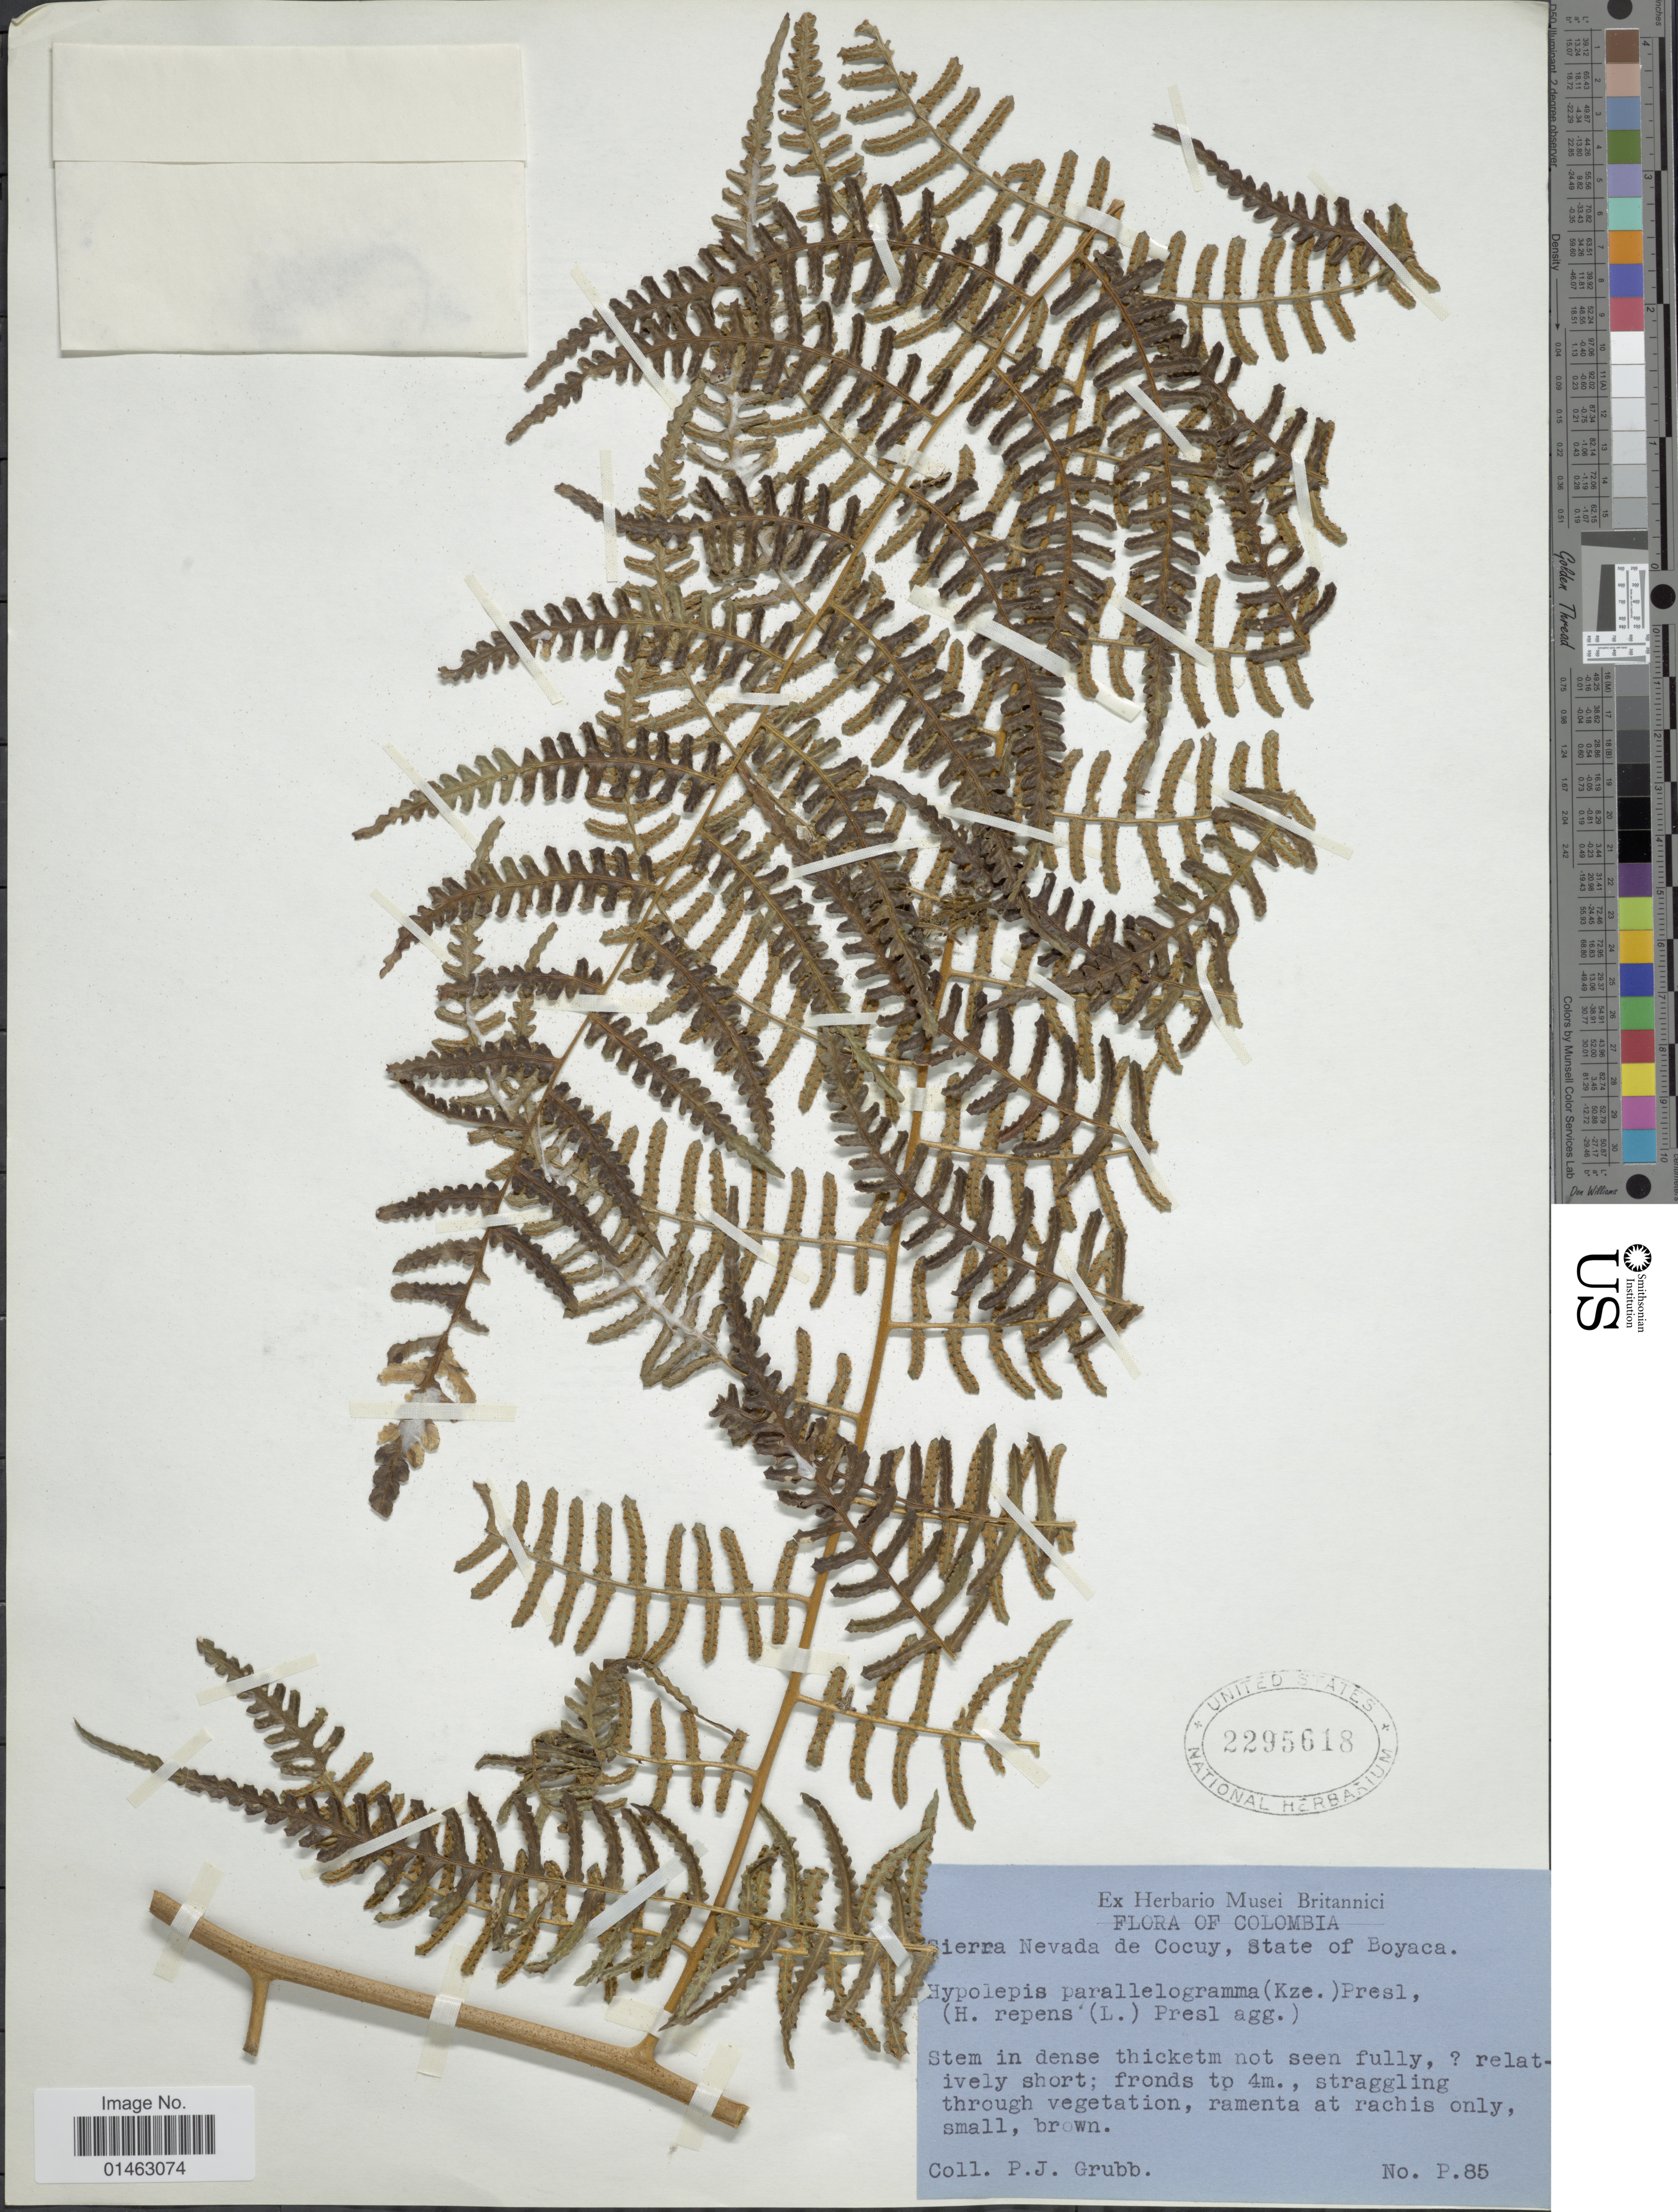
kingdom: Plantae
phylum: Tracheophyta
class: Polypodiopsida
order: Polypodiales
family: Dennstaedtiaceae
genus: Hypolepis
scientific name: Hypolepis parallelogramma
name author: (Kunze) C. Presl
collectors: P. J. Grubb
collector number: P 85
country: Colombia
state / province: Boyacá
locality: Sierra Nevada de Cocuy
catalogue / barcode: US 2295618